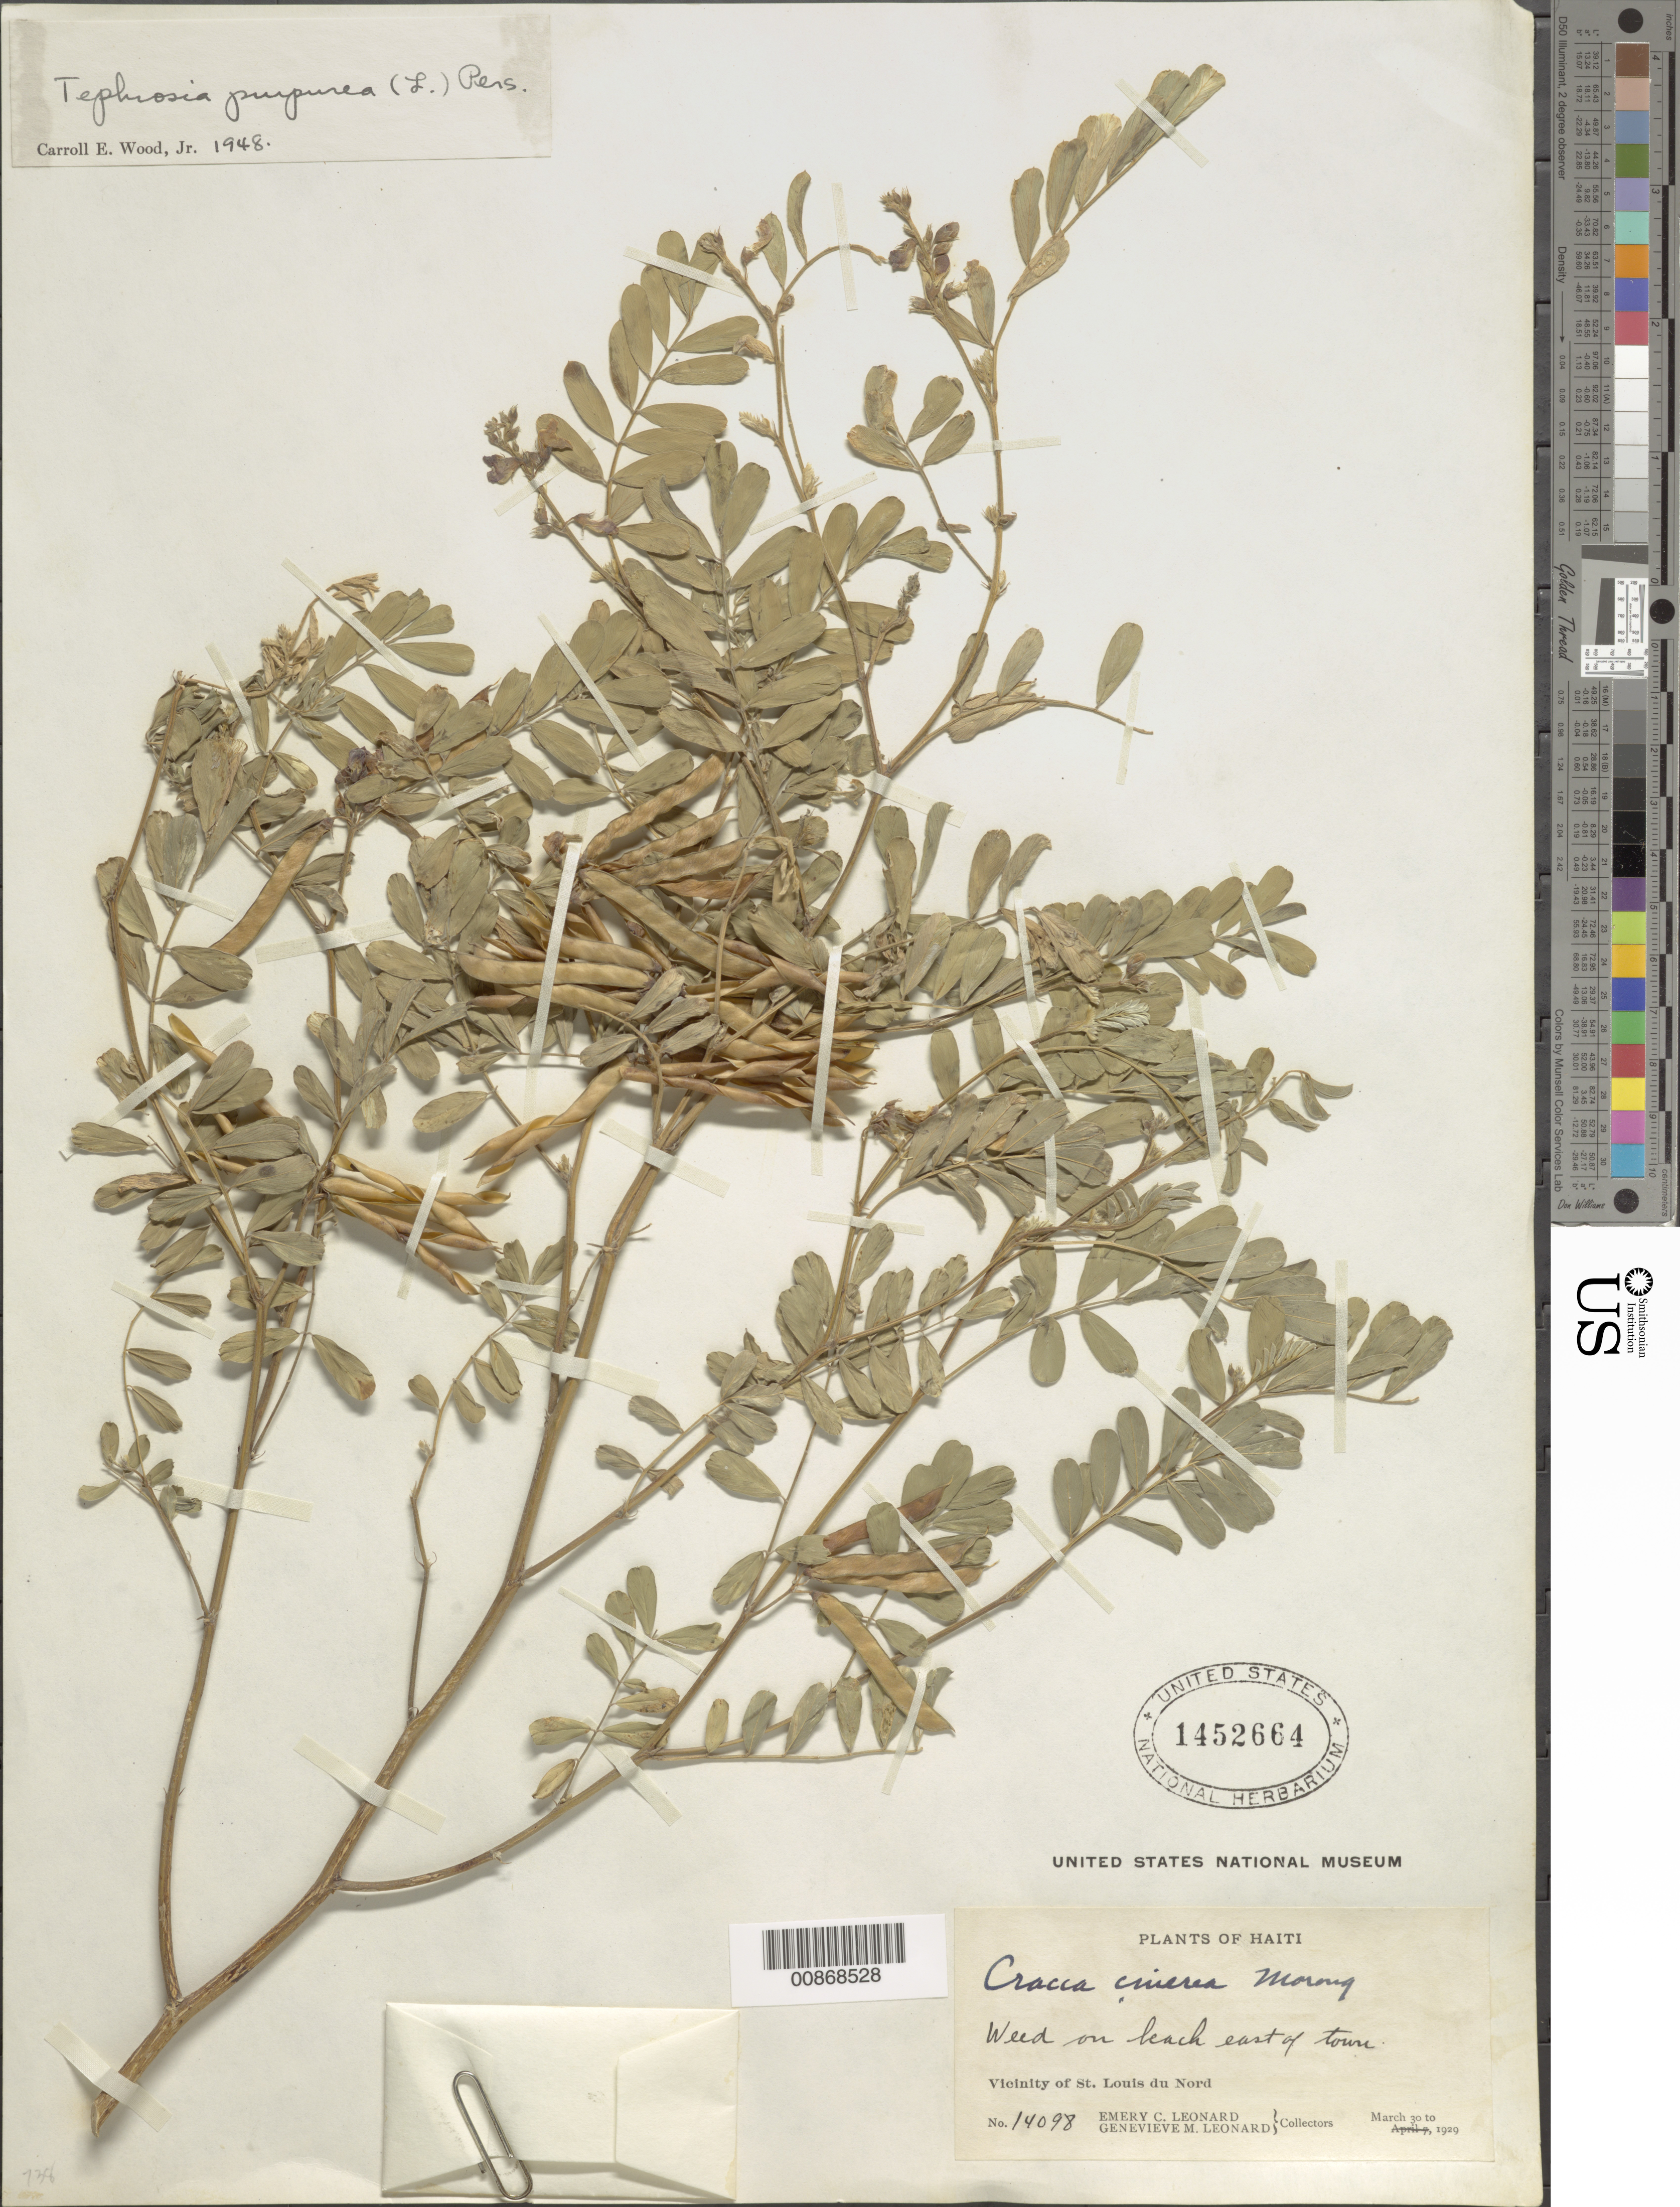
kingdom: Plantae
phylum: Tracheophyta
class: Magnoliopsida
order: Fabales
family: Fabaceae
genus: Tephrosia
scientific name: Tephrosia purpurea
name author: (L.) Pers.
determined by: Wood, C. E., Jr.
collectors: E. C. Leonard & G. M. Leonard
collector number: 14098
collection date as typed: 30 Mar 1929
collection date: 1929-03-30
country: Haiti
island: Hispaniola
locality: Vicinity of St. Louis du Nord. On beach east of town.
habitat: On beach.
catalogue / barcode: US 1452664